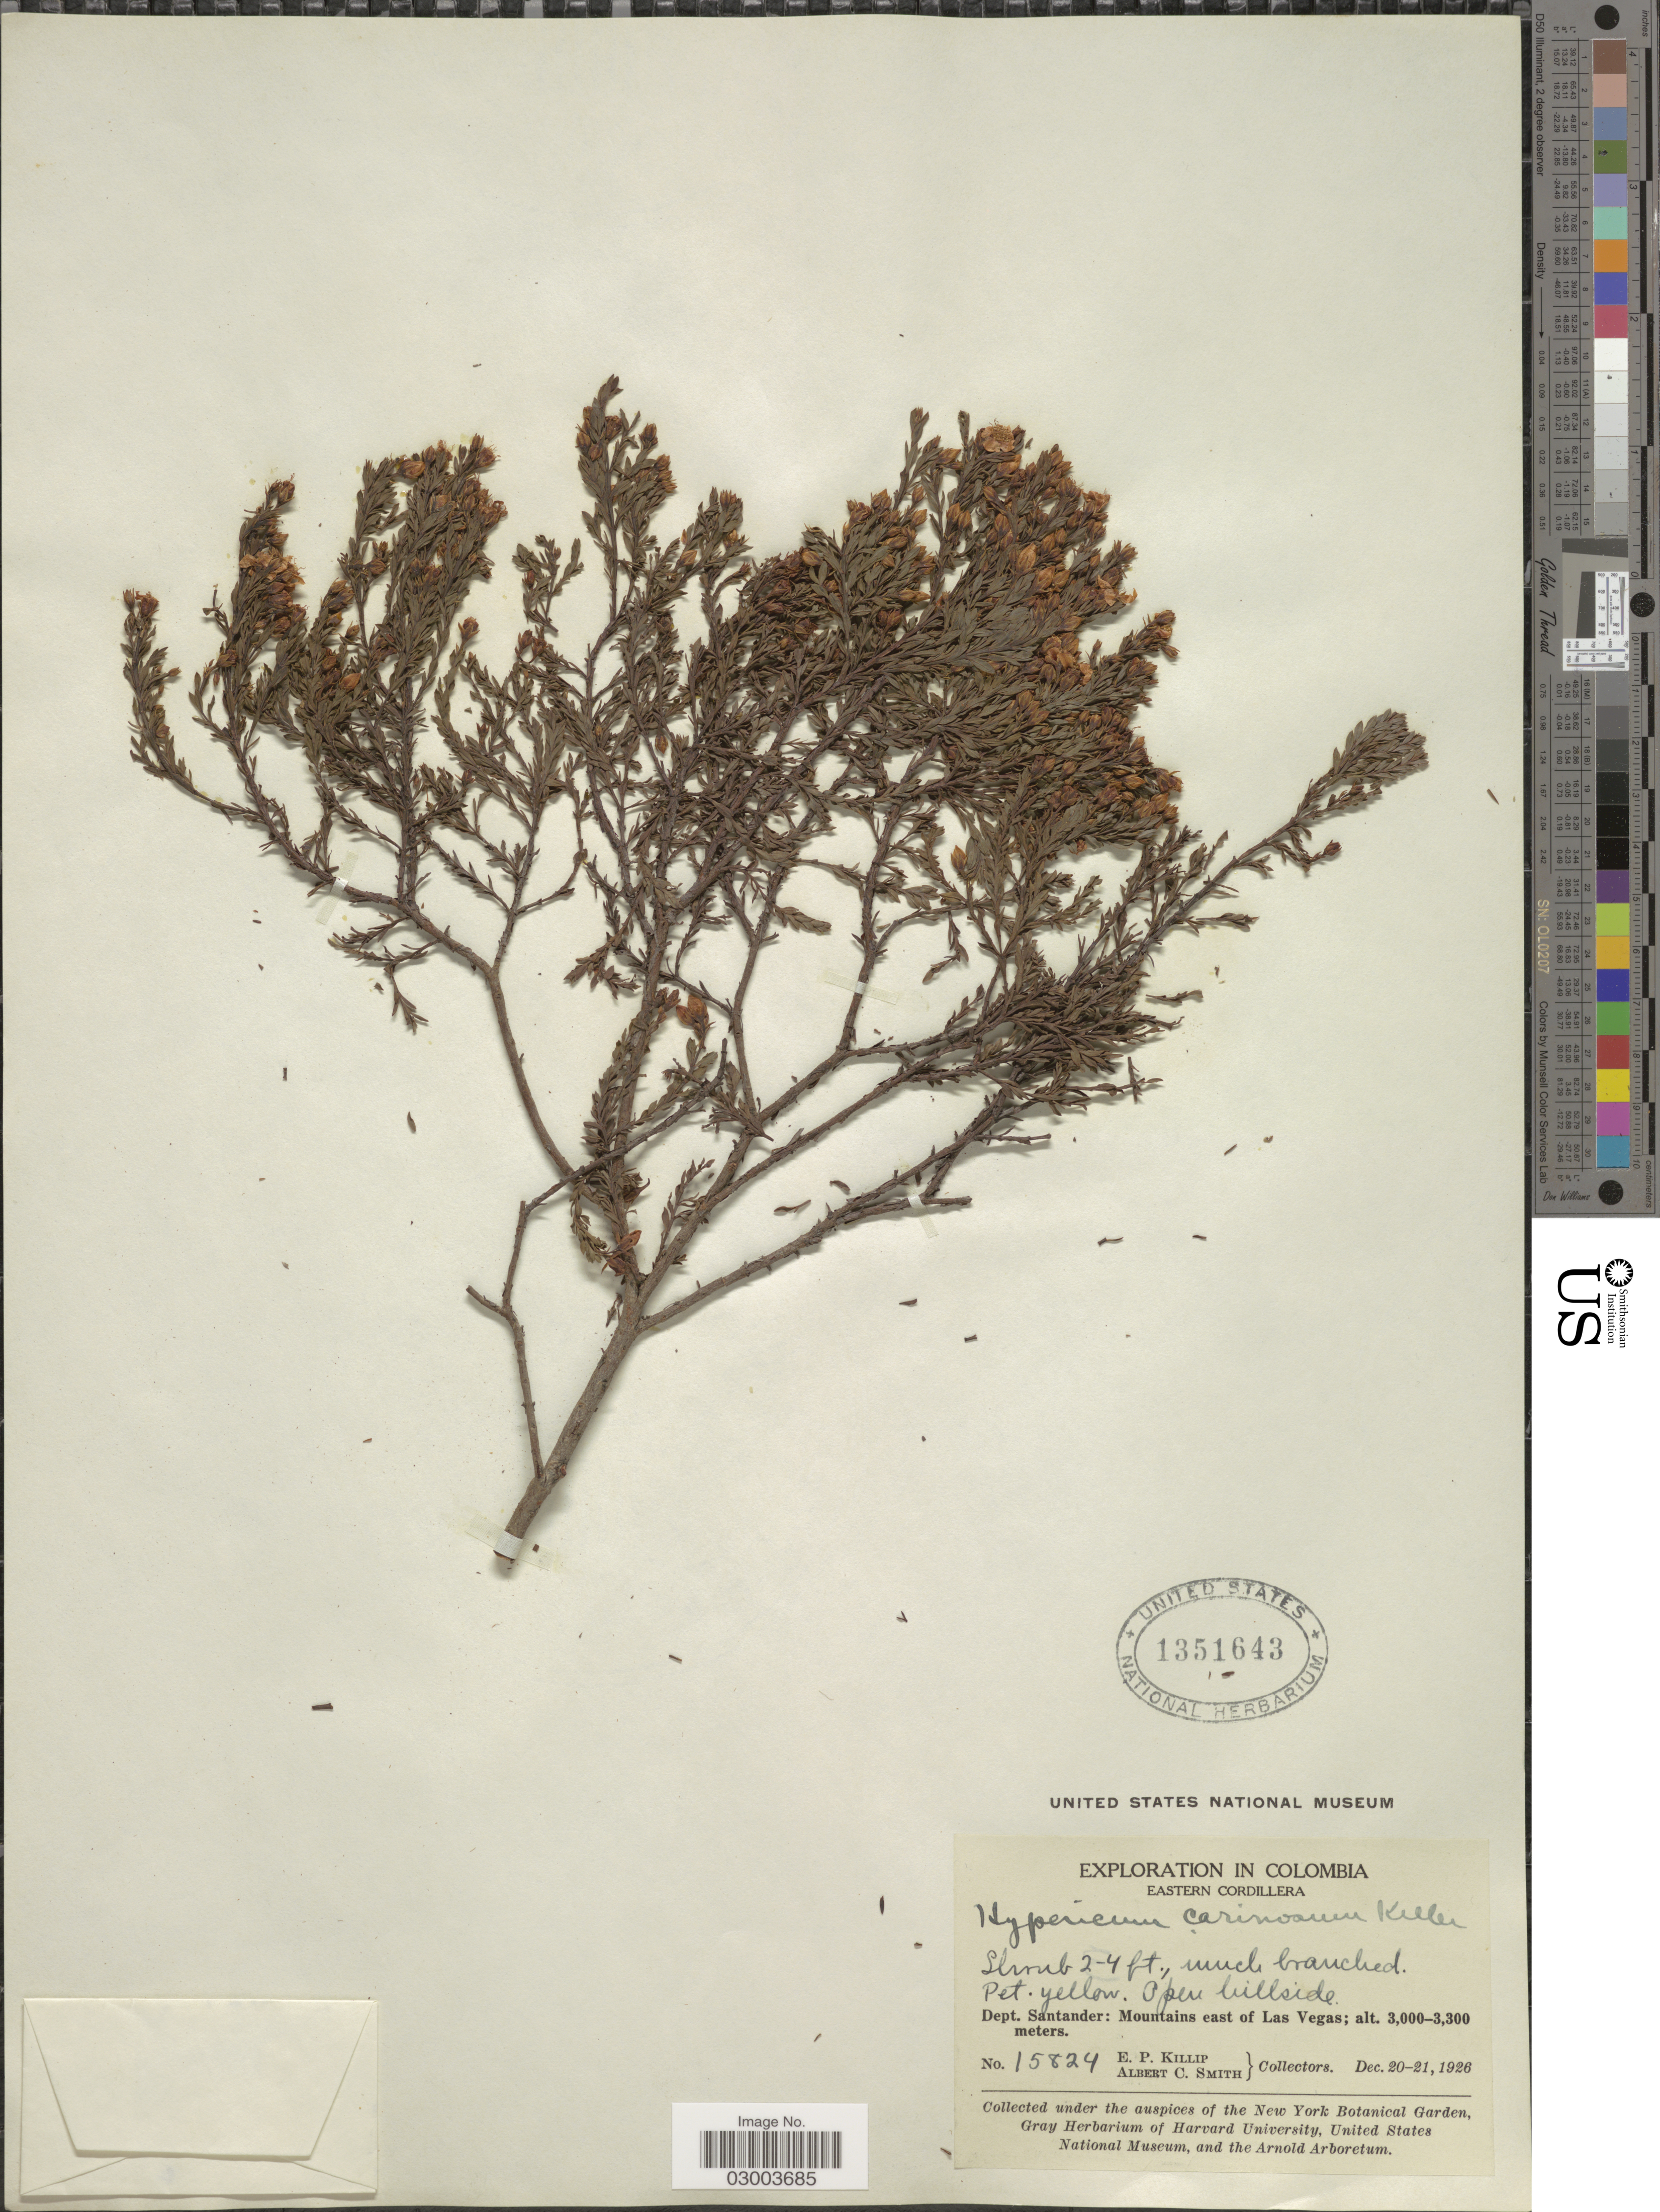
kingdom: Plantae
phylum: Tracheophyta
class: Magnoliopsida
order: Malpighiales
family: Hypericaceae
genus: Hypericum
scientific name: Hypericum carinosum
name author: R. Keller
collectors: E. P. Killip & A. C. Smith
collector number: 15824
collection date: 1926-12-20/1926-12-21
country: Colombia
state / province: Santander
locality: Eastern Cordillera, Dept. Santander: Mountains east of Las Vegas.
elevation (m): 3000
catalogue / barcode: US 1351643